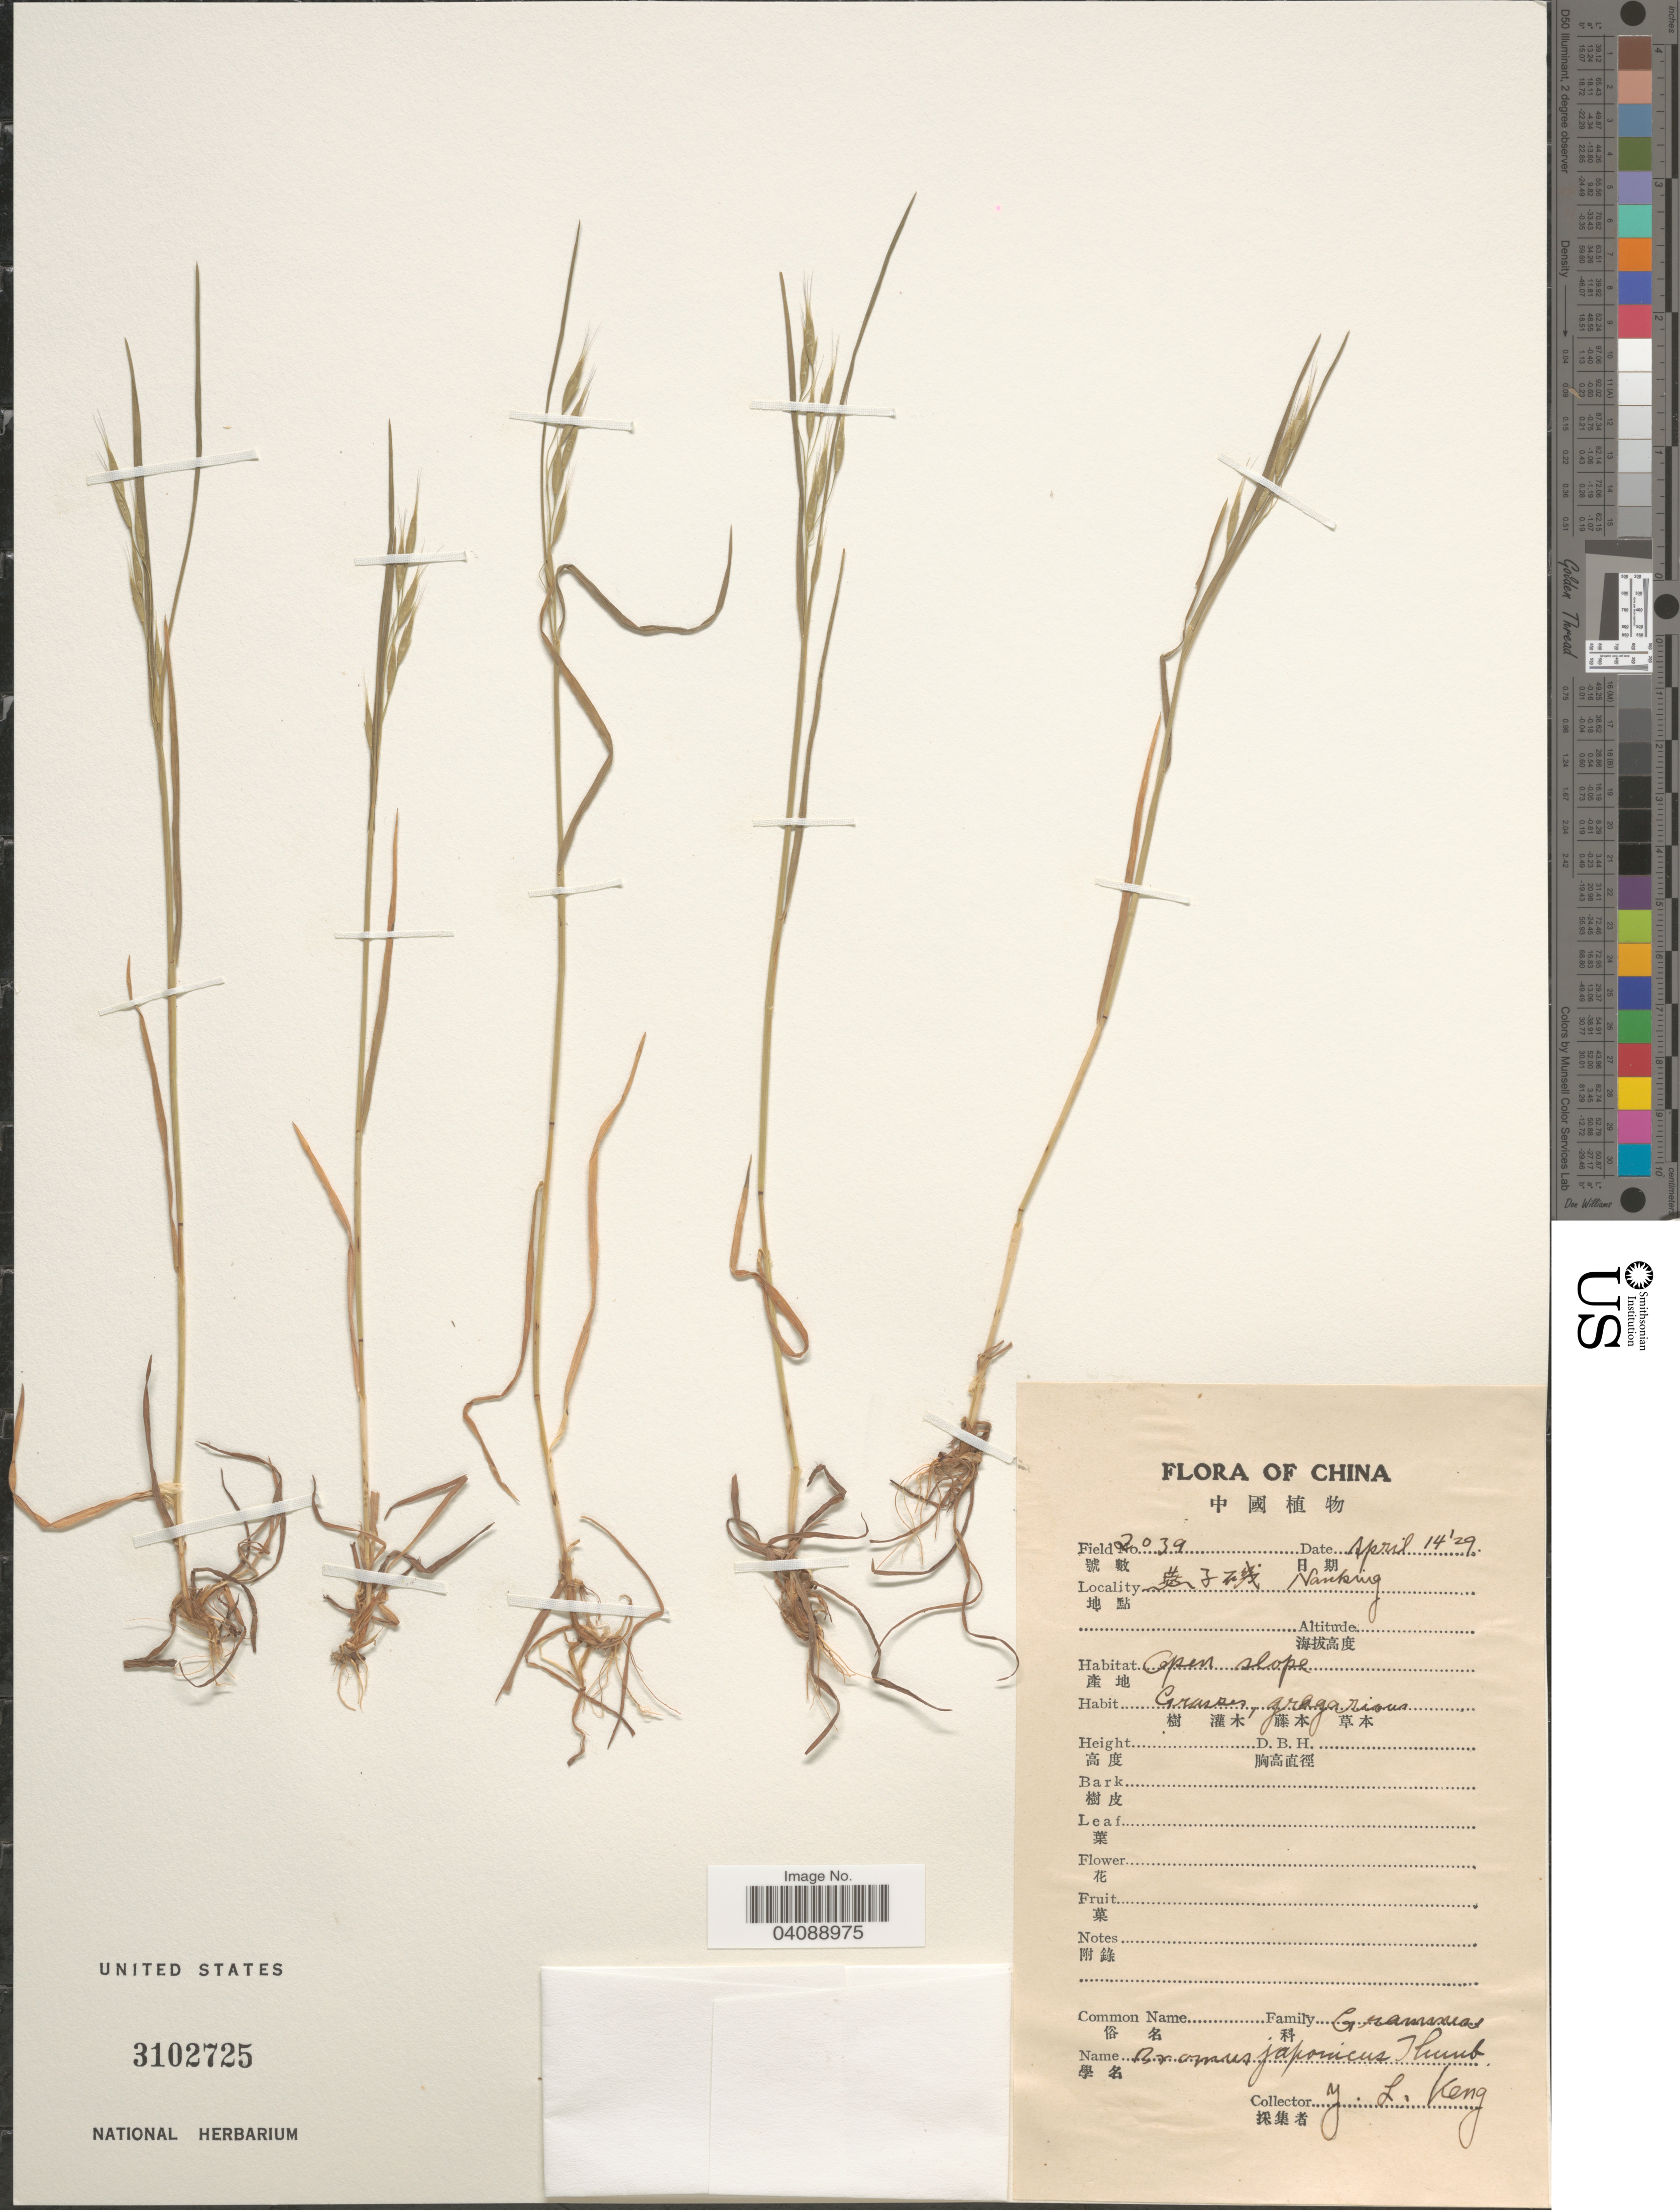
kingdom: Plantae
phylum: Tracheophyta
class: Liliopsida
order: Poales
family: Poaceae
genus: Bromus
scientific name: Bromus japonicus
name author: Houtt.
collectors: Y. L. Keng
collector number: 2039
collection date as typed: Transcribed d/m/y: 14/4/29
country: China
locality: X. Nanking.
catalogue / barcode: US 3102725